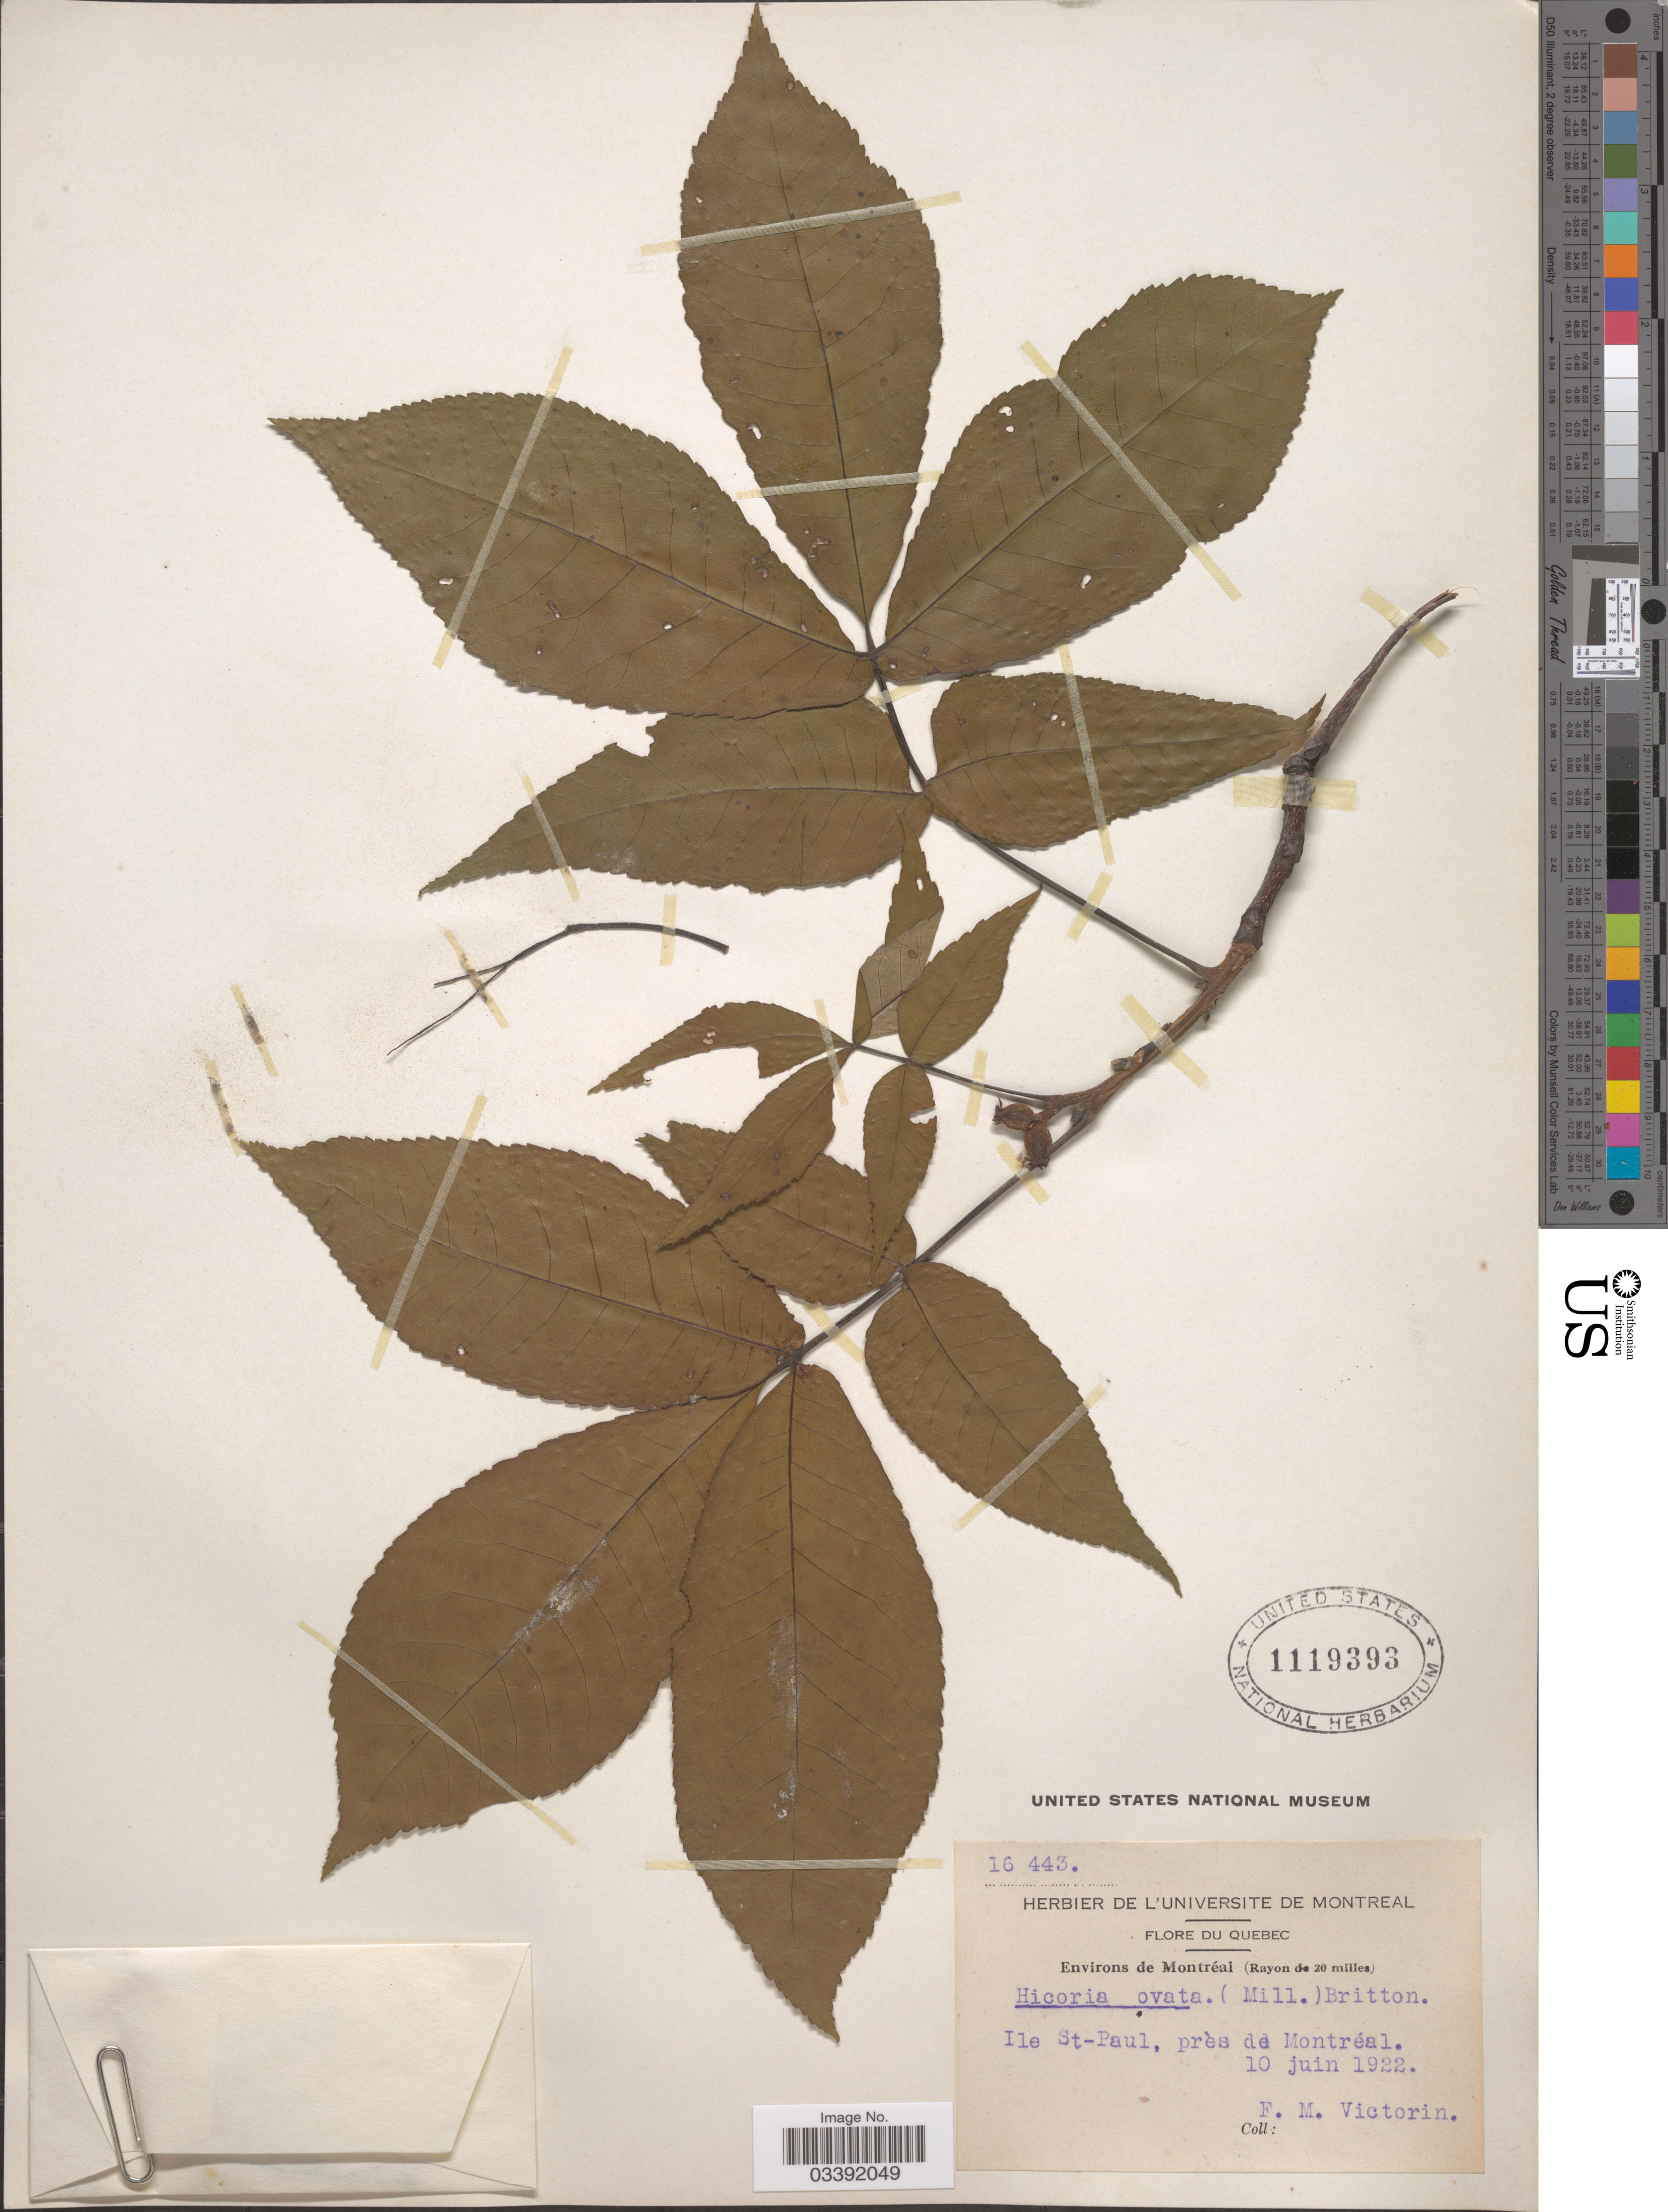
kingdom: Plantae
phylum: Tracheophyta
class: Magnoliopsida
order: Fagales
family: Juglandaceae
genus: Carya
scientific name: Carya ovata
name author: (Mill.) K. Koch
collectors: F. Victorin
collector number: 16443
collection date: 1922-06-10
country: Canada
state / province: Quebec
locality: Environs de Montréal (Rayon de 20 milles). Ile St-Paul, près de Montréal.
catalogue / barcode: US 1119393